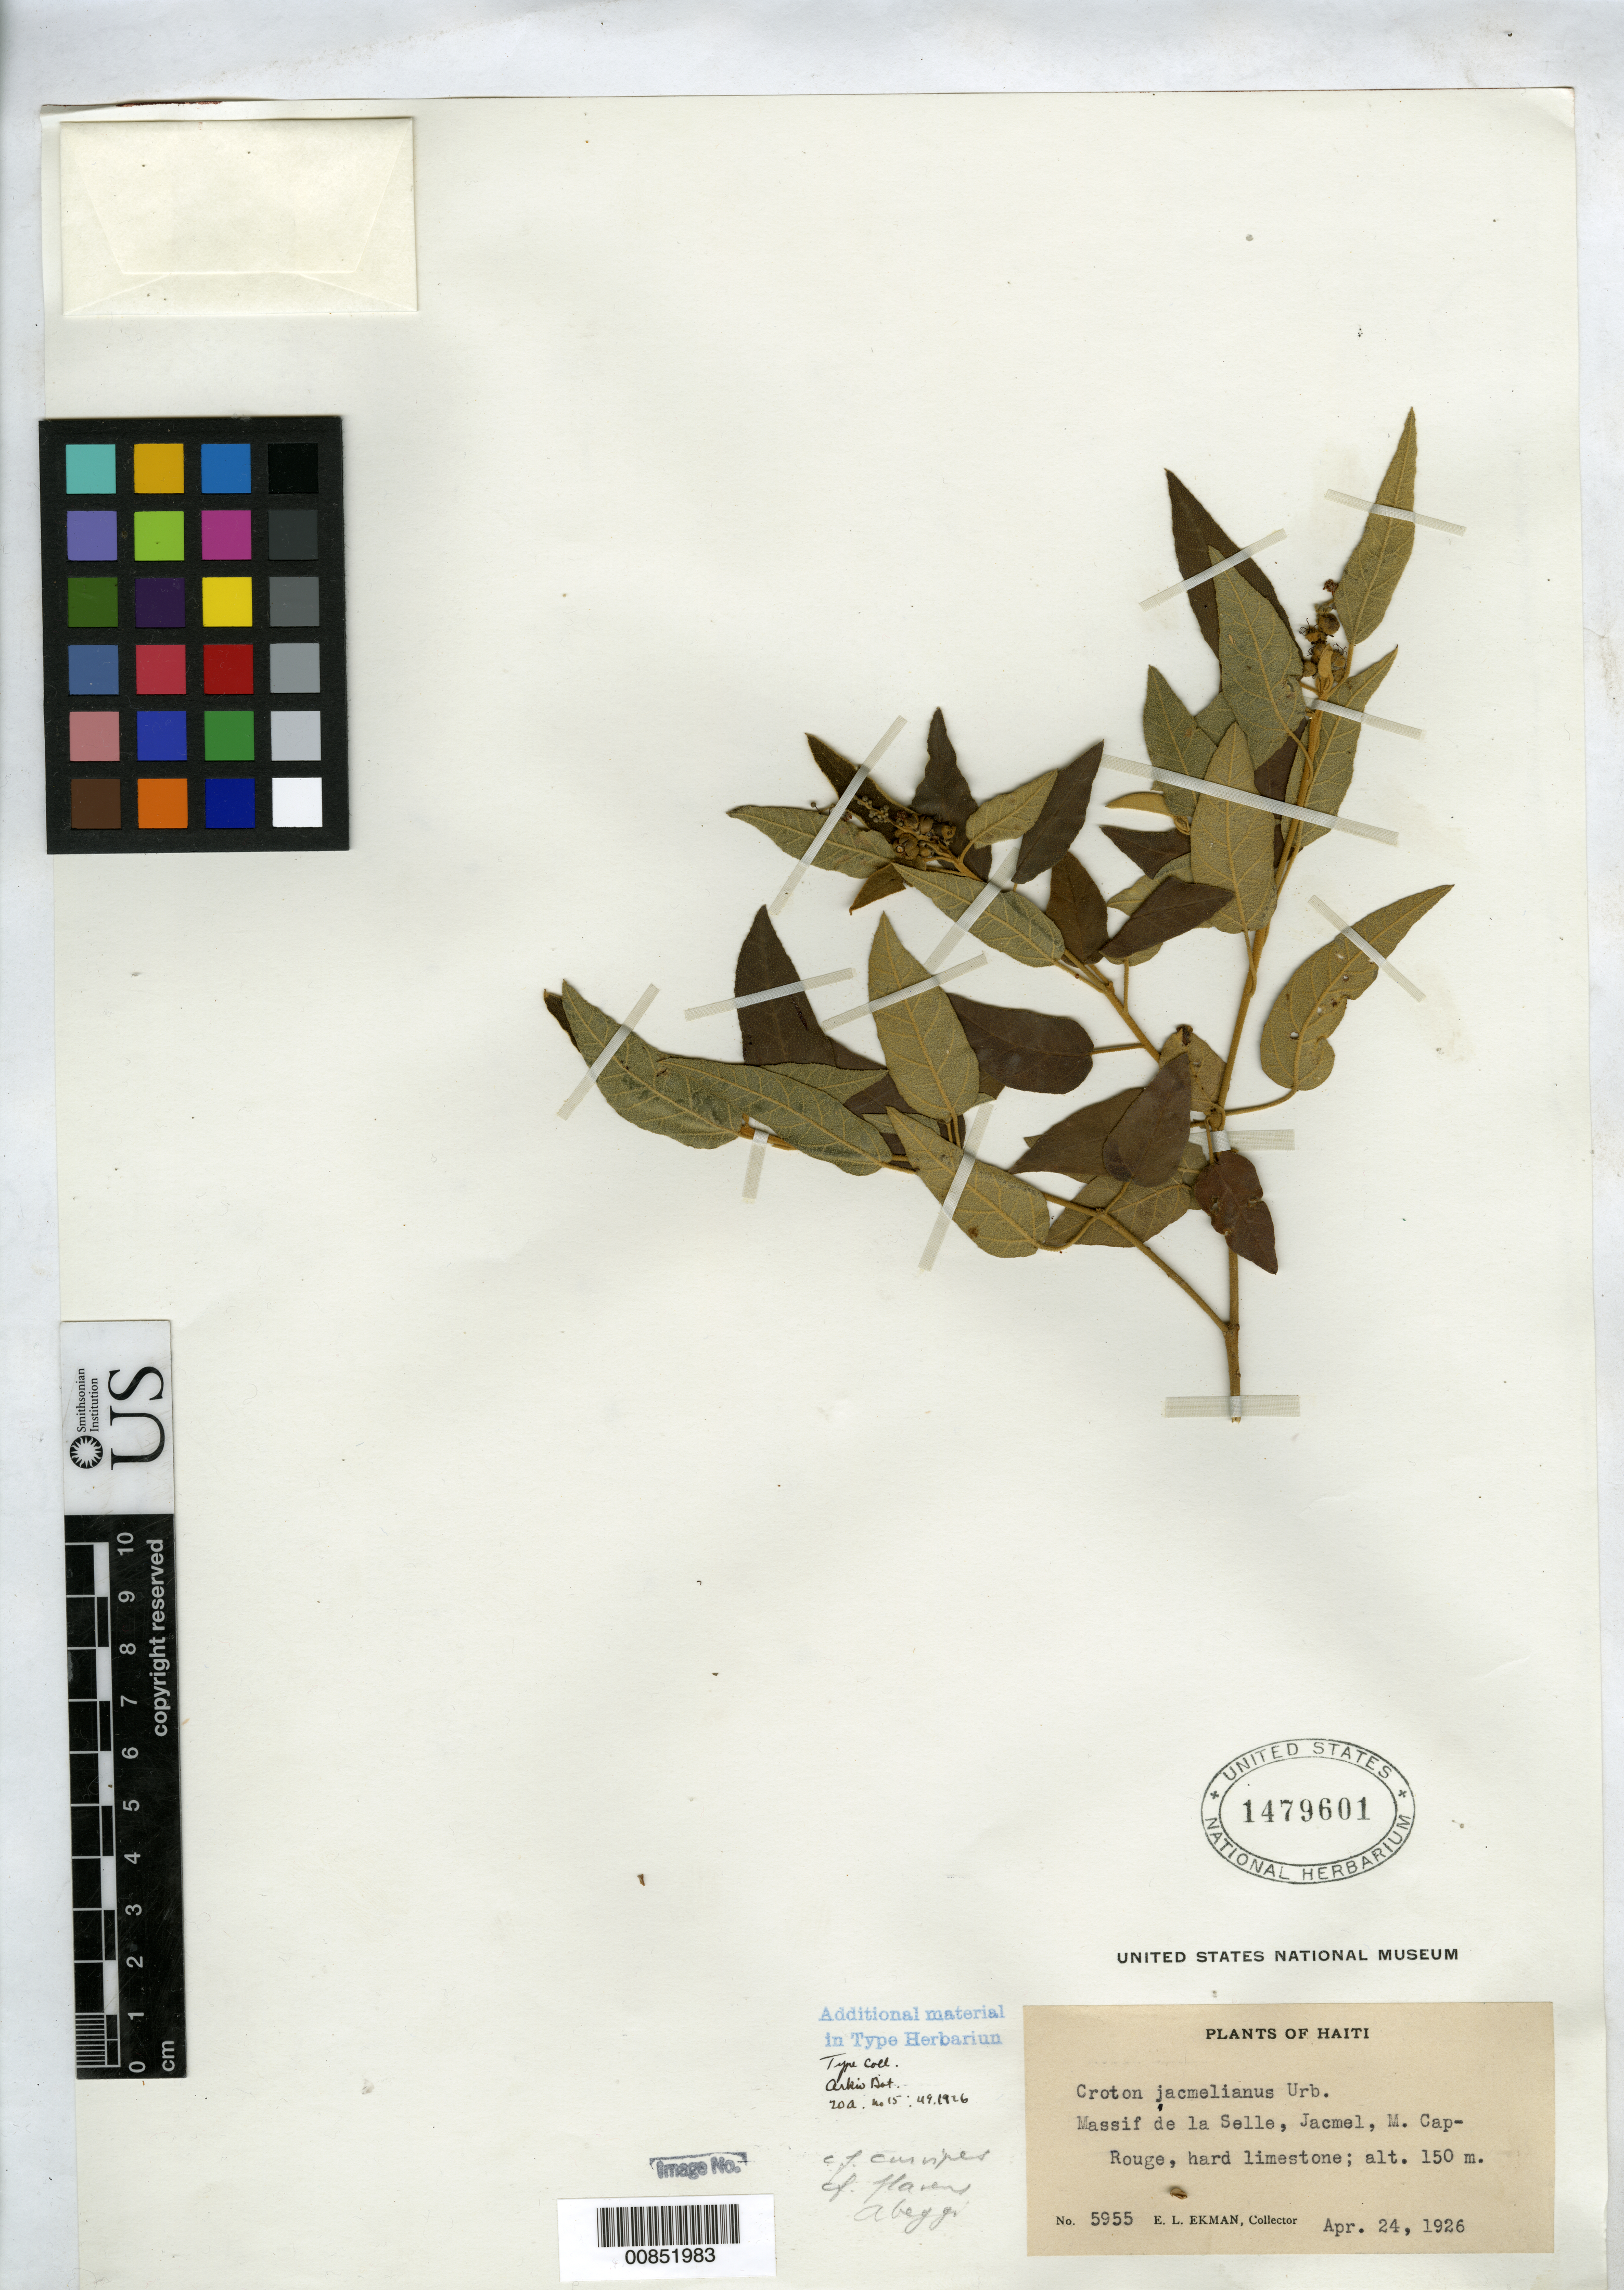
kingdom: Plantae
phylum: Tracheophyta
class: Magnoliopsida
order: Malpighiales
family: Euphorbiaceae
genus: Croton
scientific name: Croton jacmelianus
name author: Urb.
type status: Isotype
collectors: E. L. Ekman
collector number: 5955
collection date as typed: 24 Apr 1926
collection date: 1926-04-24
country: Haiti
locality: Massif de La Selle, prope Jarmel, Morne Cap Rouge.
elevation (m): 150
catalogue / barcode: US 1479601